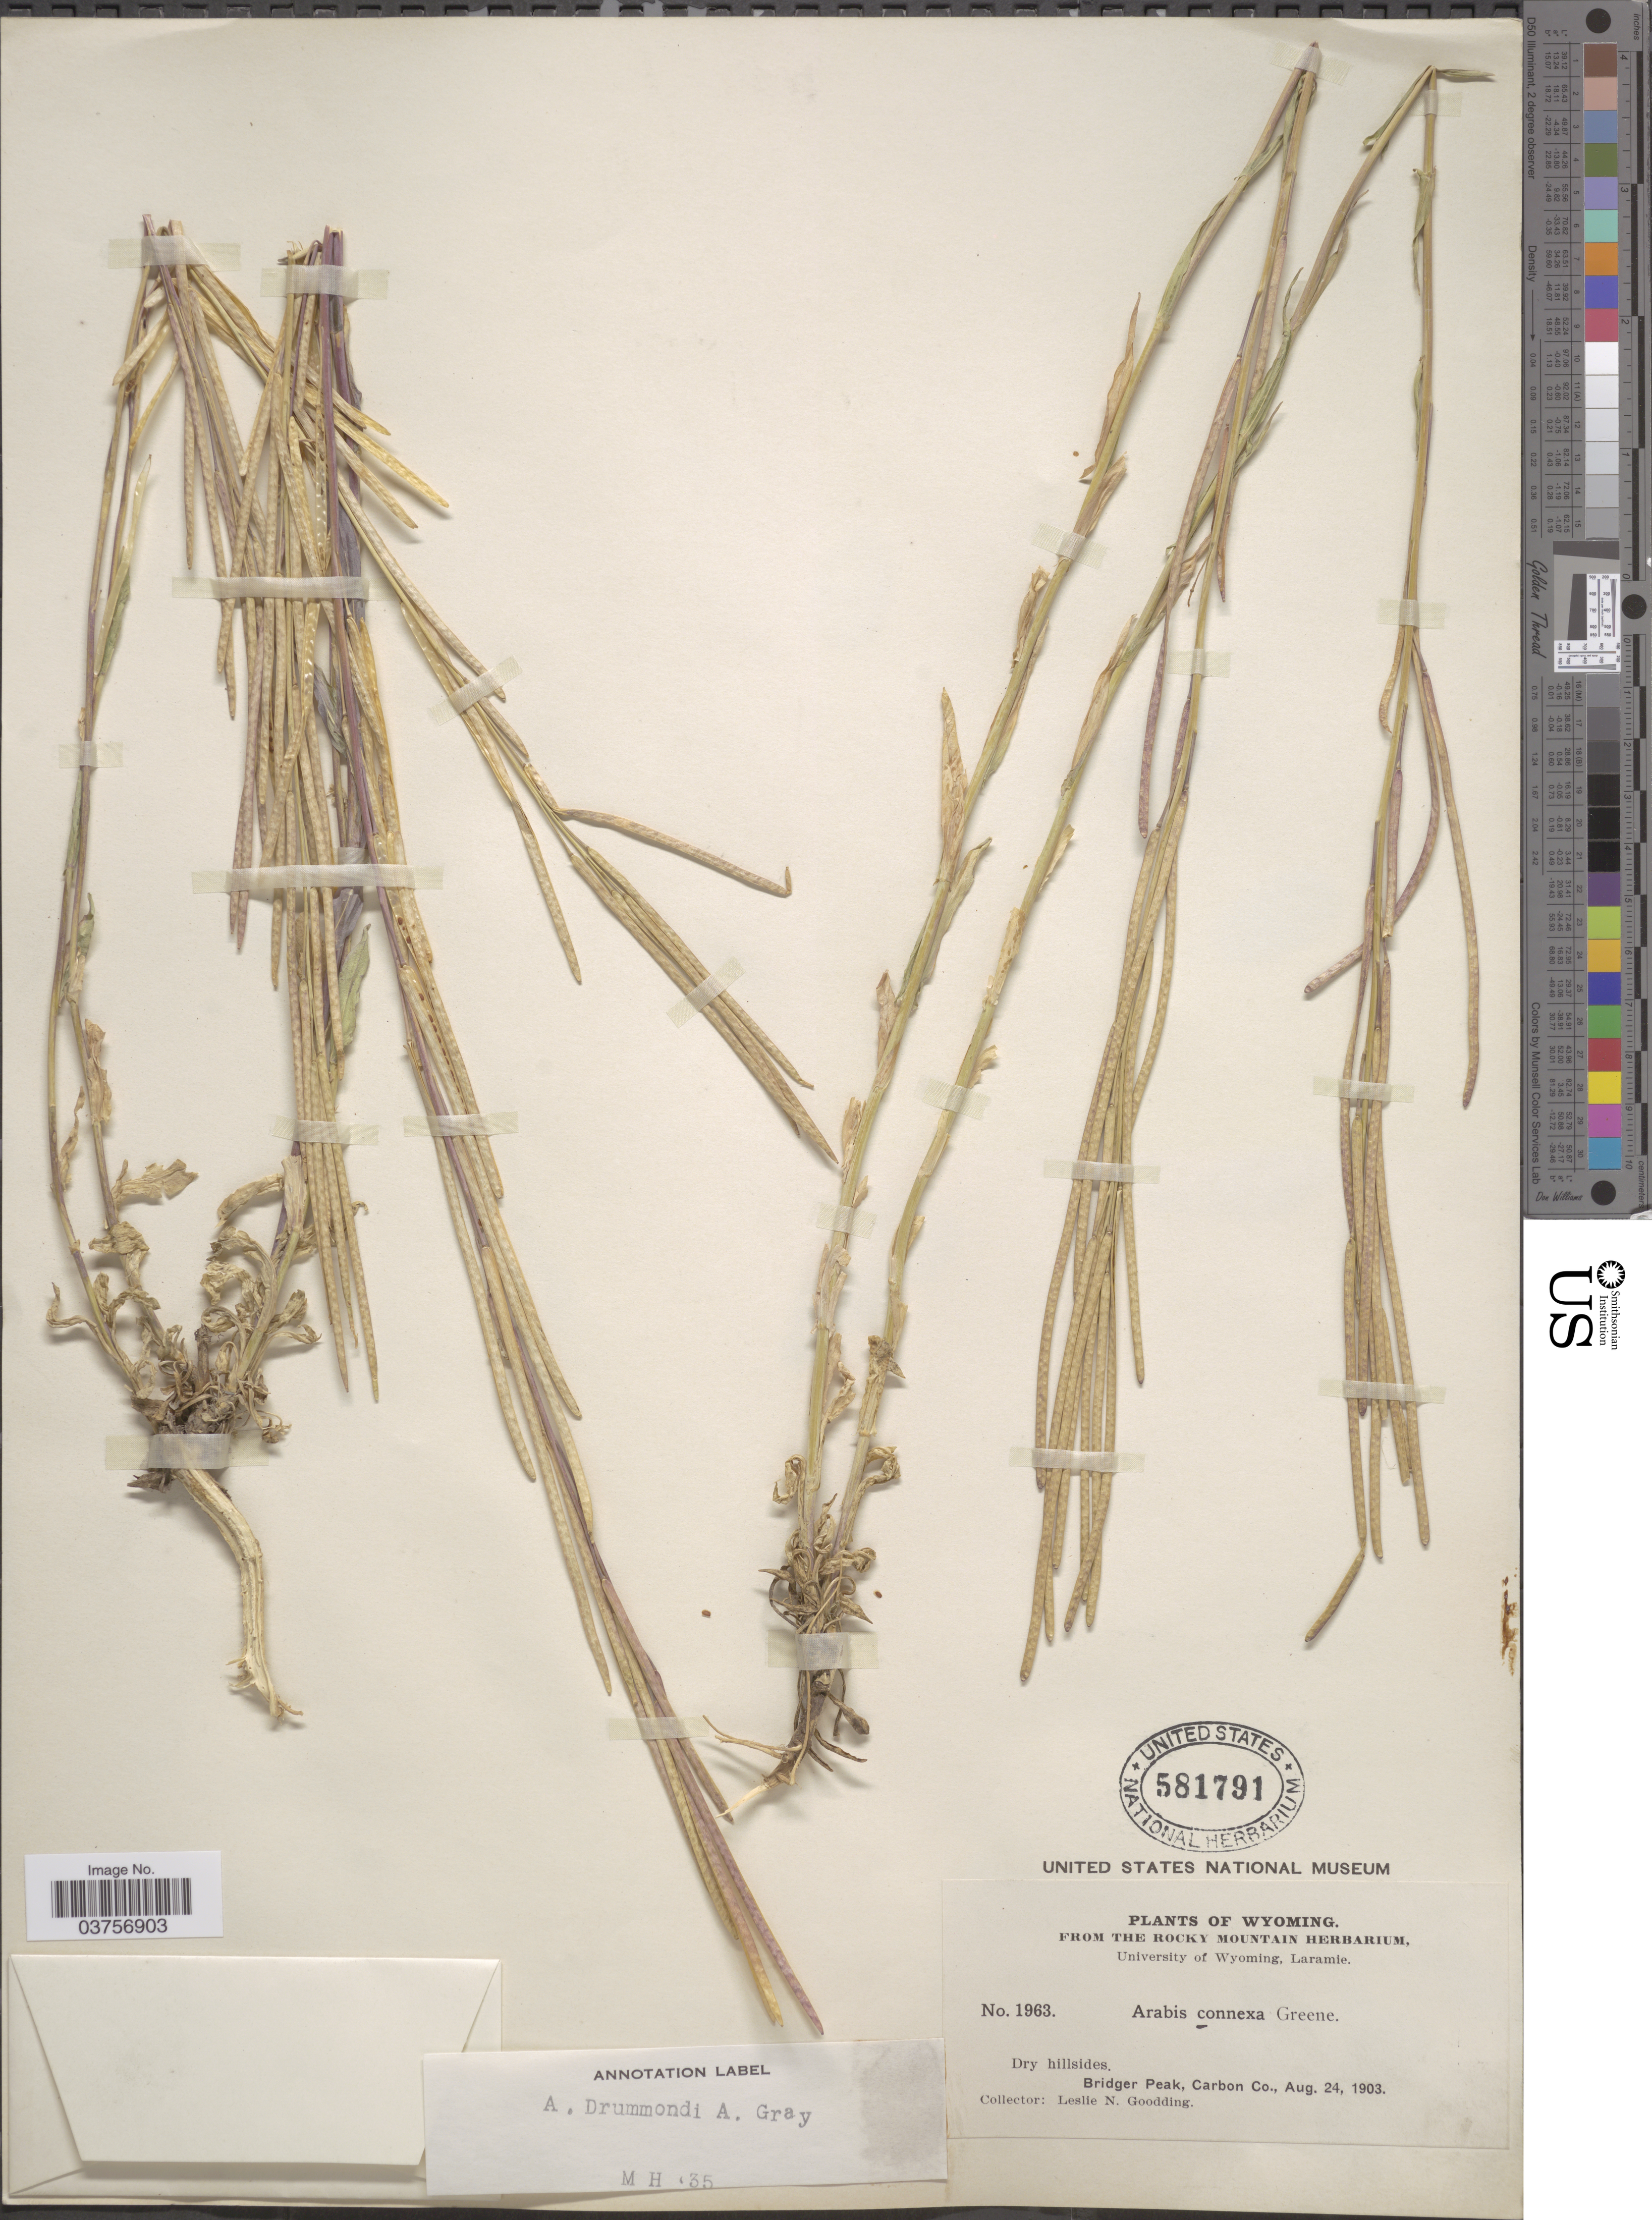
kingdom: Plantae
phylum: Tracheophyta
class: Magnoliopsida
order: Brassicales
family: Brassicaceae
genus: Arabis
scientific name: Arabis drummondii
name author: A. Gray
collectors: L. N. Goodding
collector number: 1963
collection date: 1903-08-24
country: United States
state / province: Wyoming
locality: Dry hillsides. Bridger Peak, Carbon Co.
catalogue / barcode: US 581791